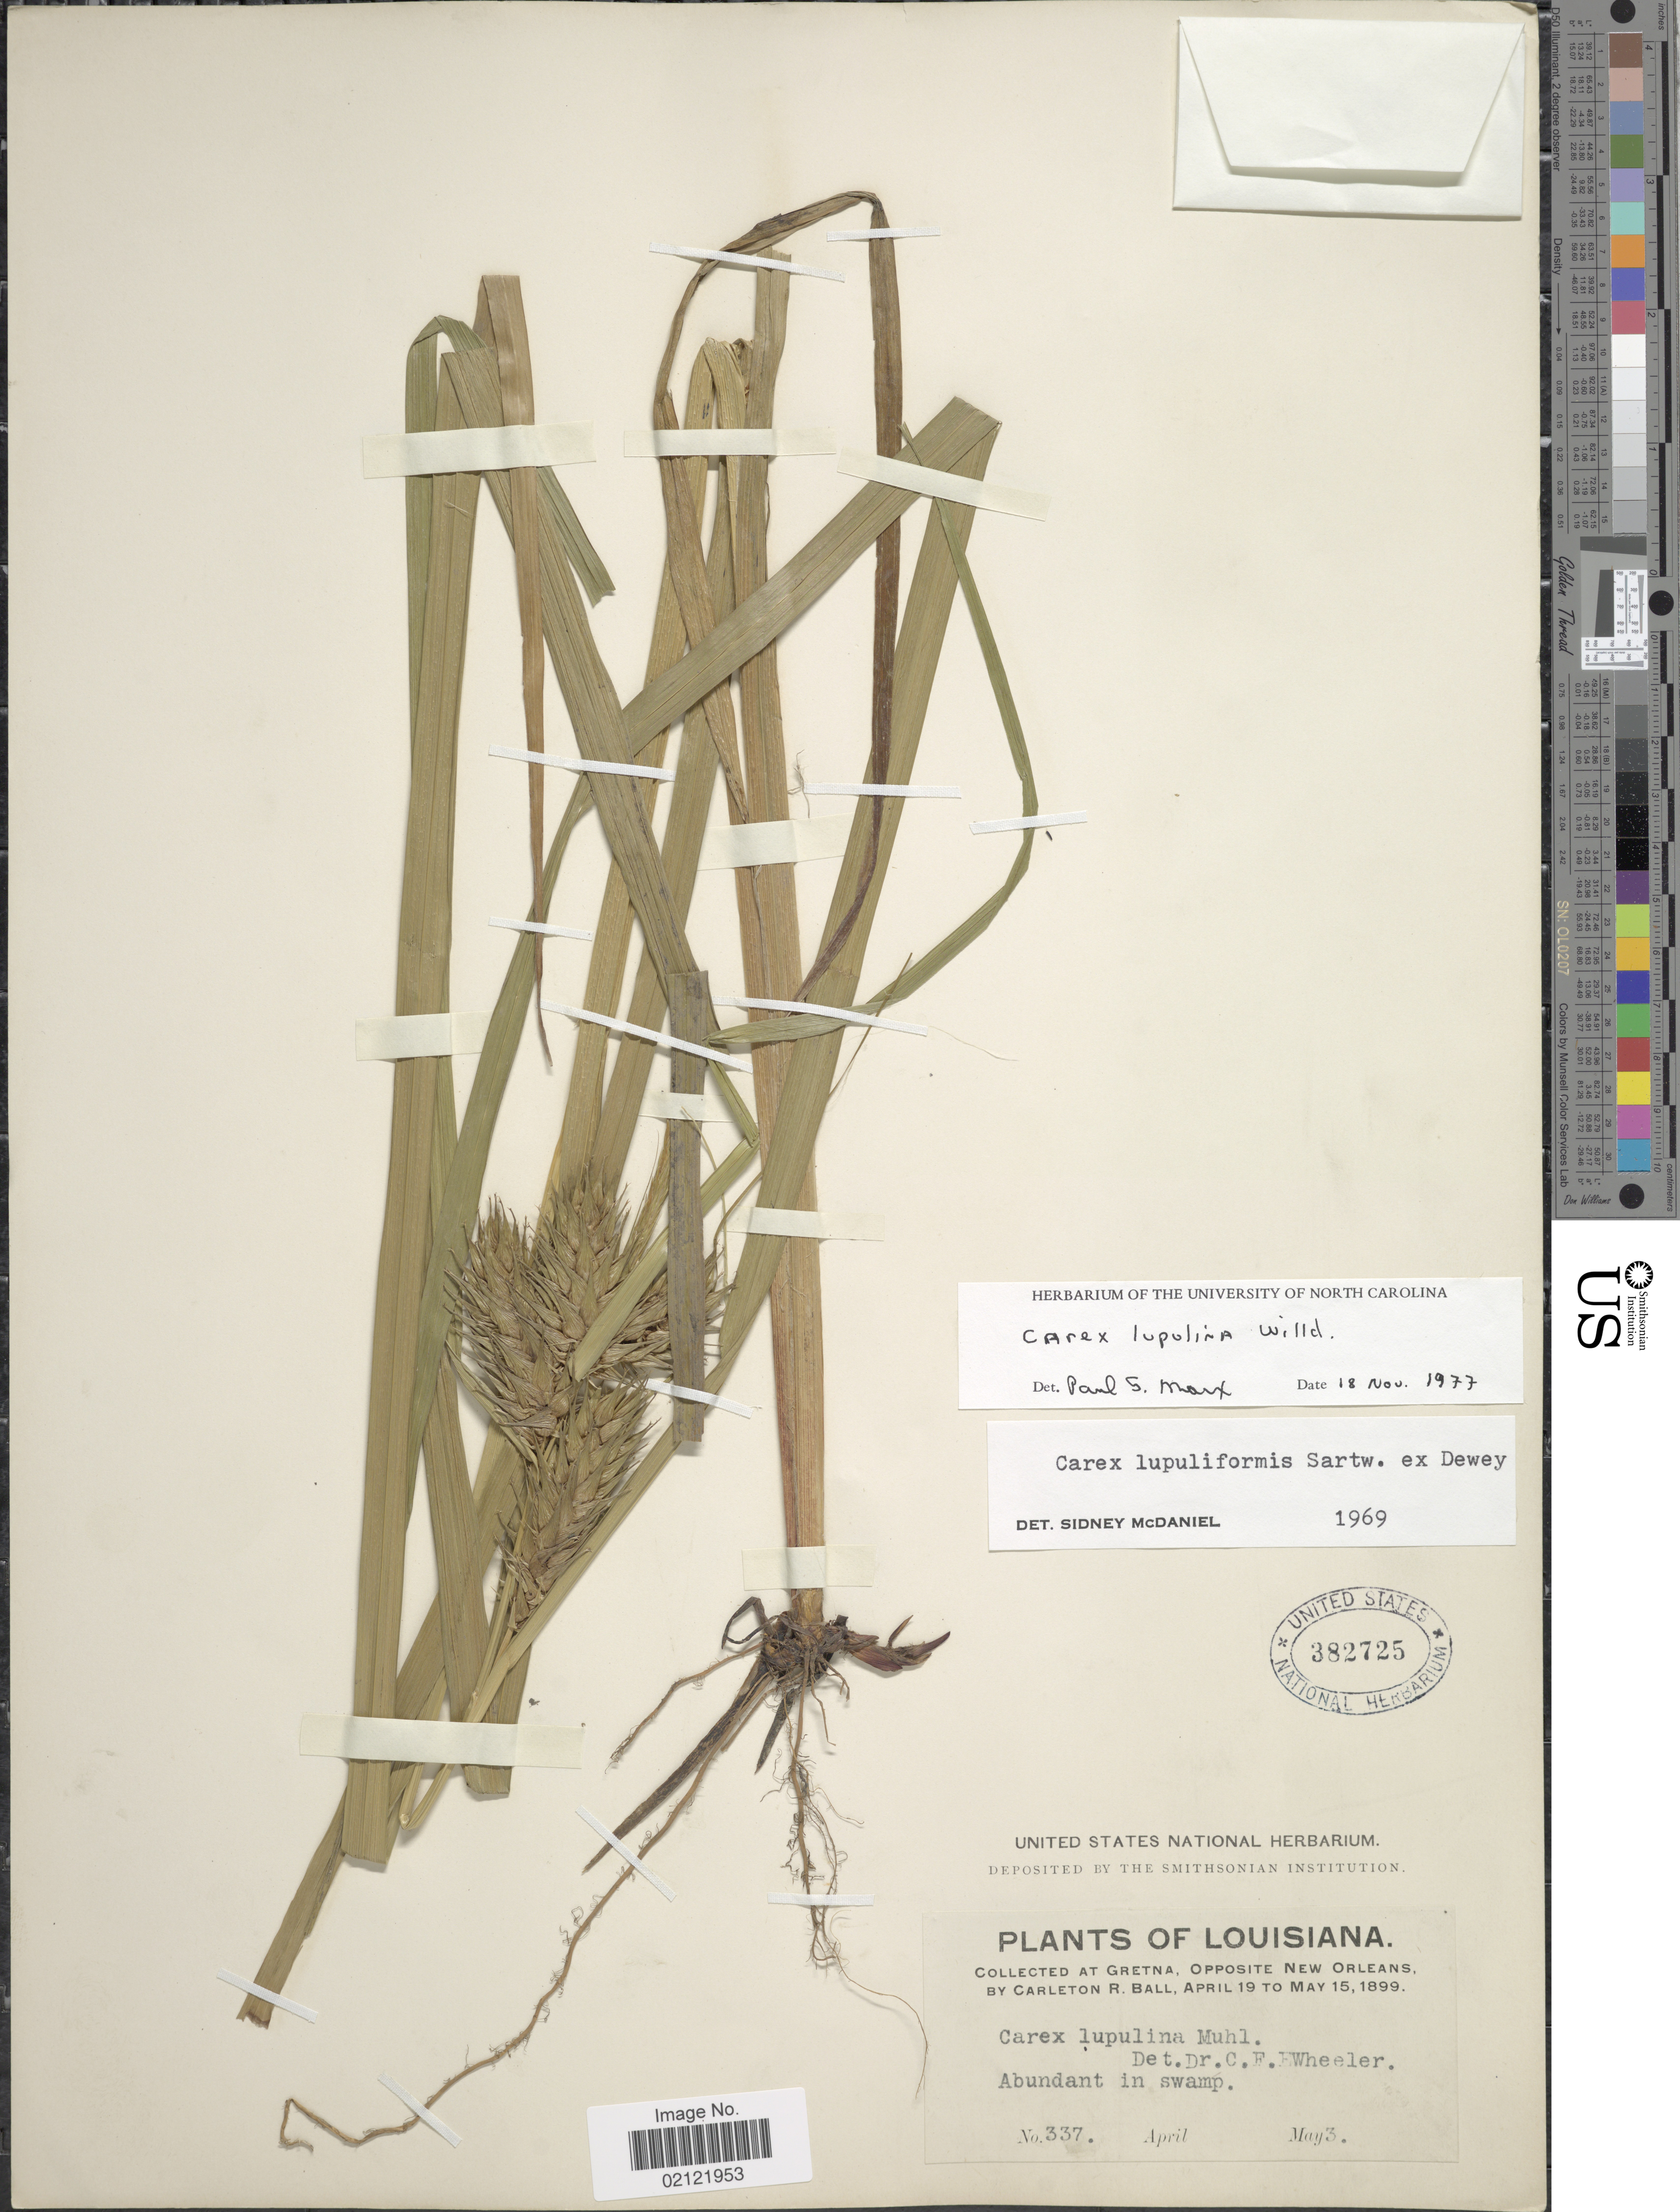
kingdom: Plantae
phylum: Tracheophyta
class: Liliopsida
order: Poales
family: Cyperaceae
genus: Carex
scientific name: Carex lupulina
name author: Muhl. ex Willd.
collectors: C. R. Ball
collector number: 337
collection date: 1899-05-03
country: United States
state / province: Louisiana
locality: Collected at Gretna, opposite New Orleans. Abundant in swamp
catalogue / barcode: US 382725